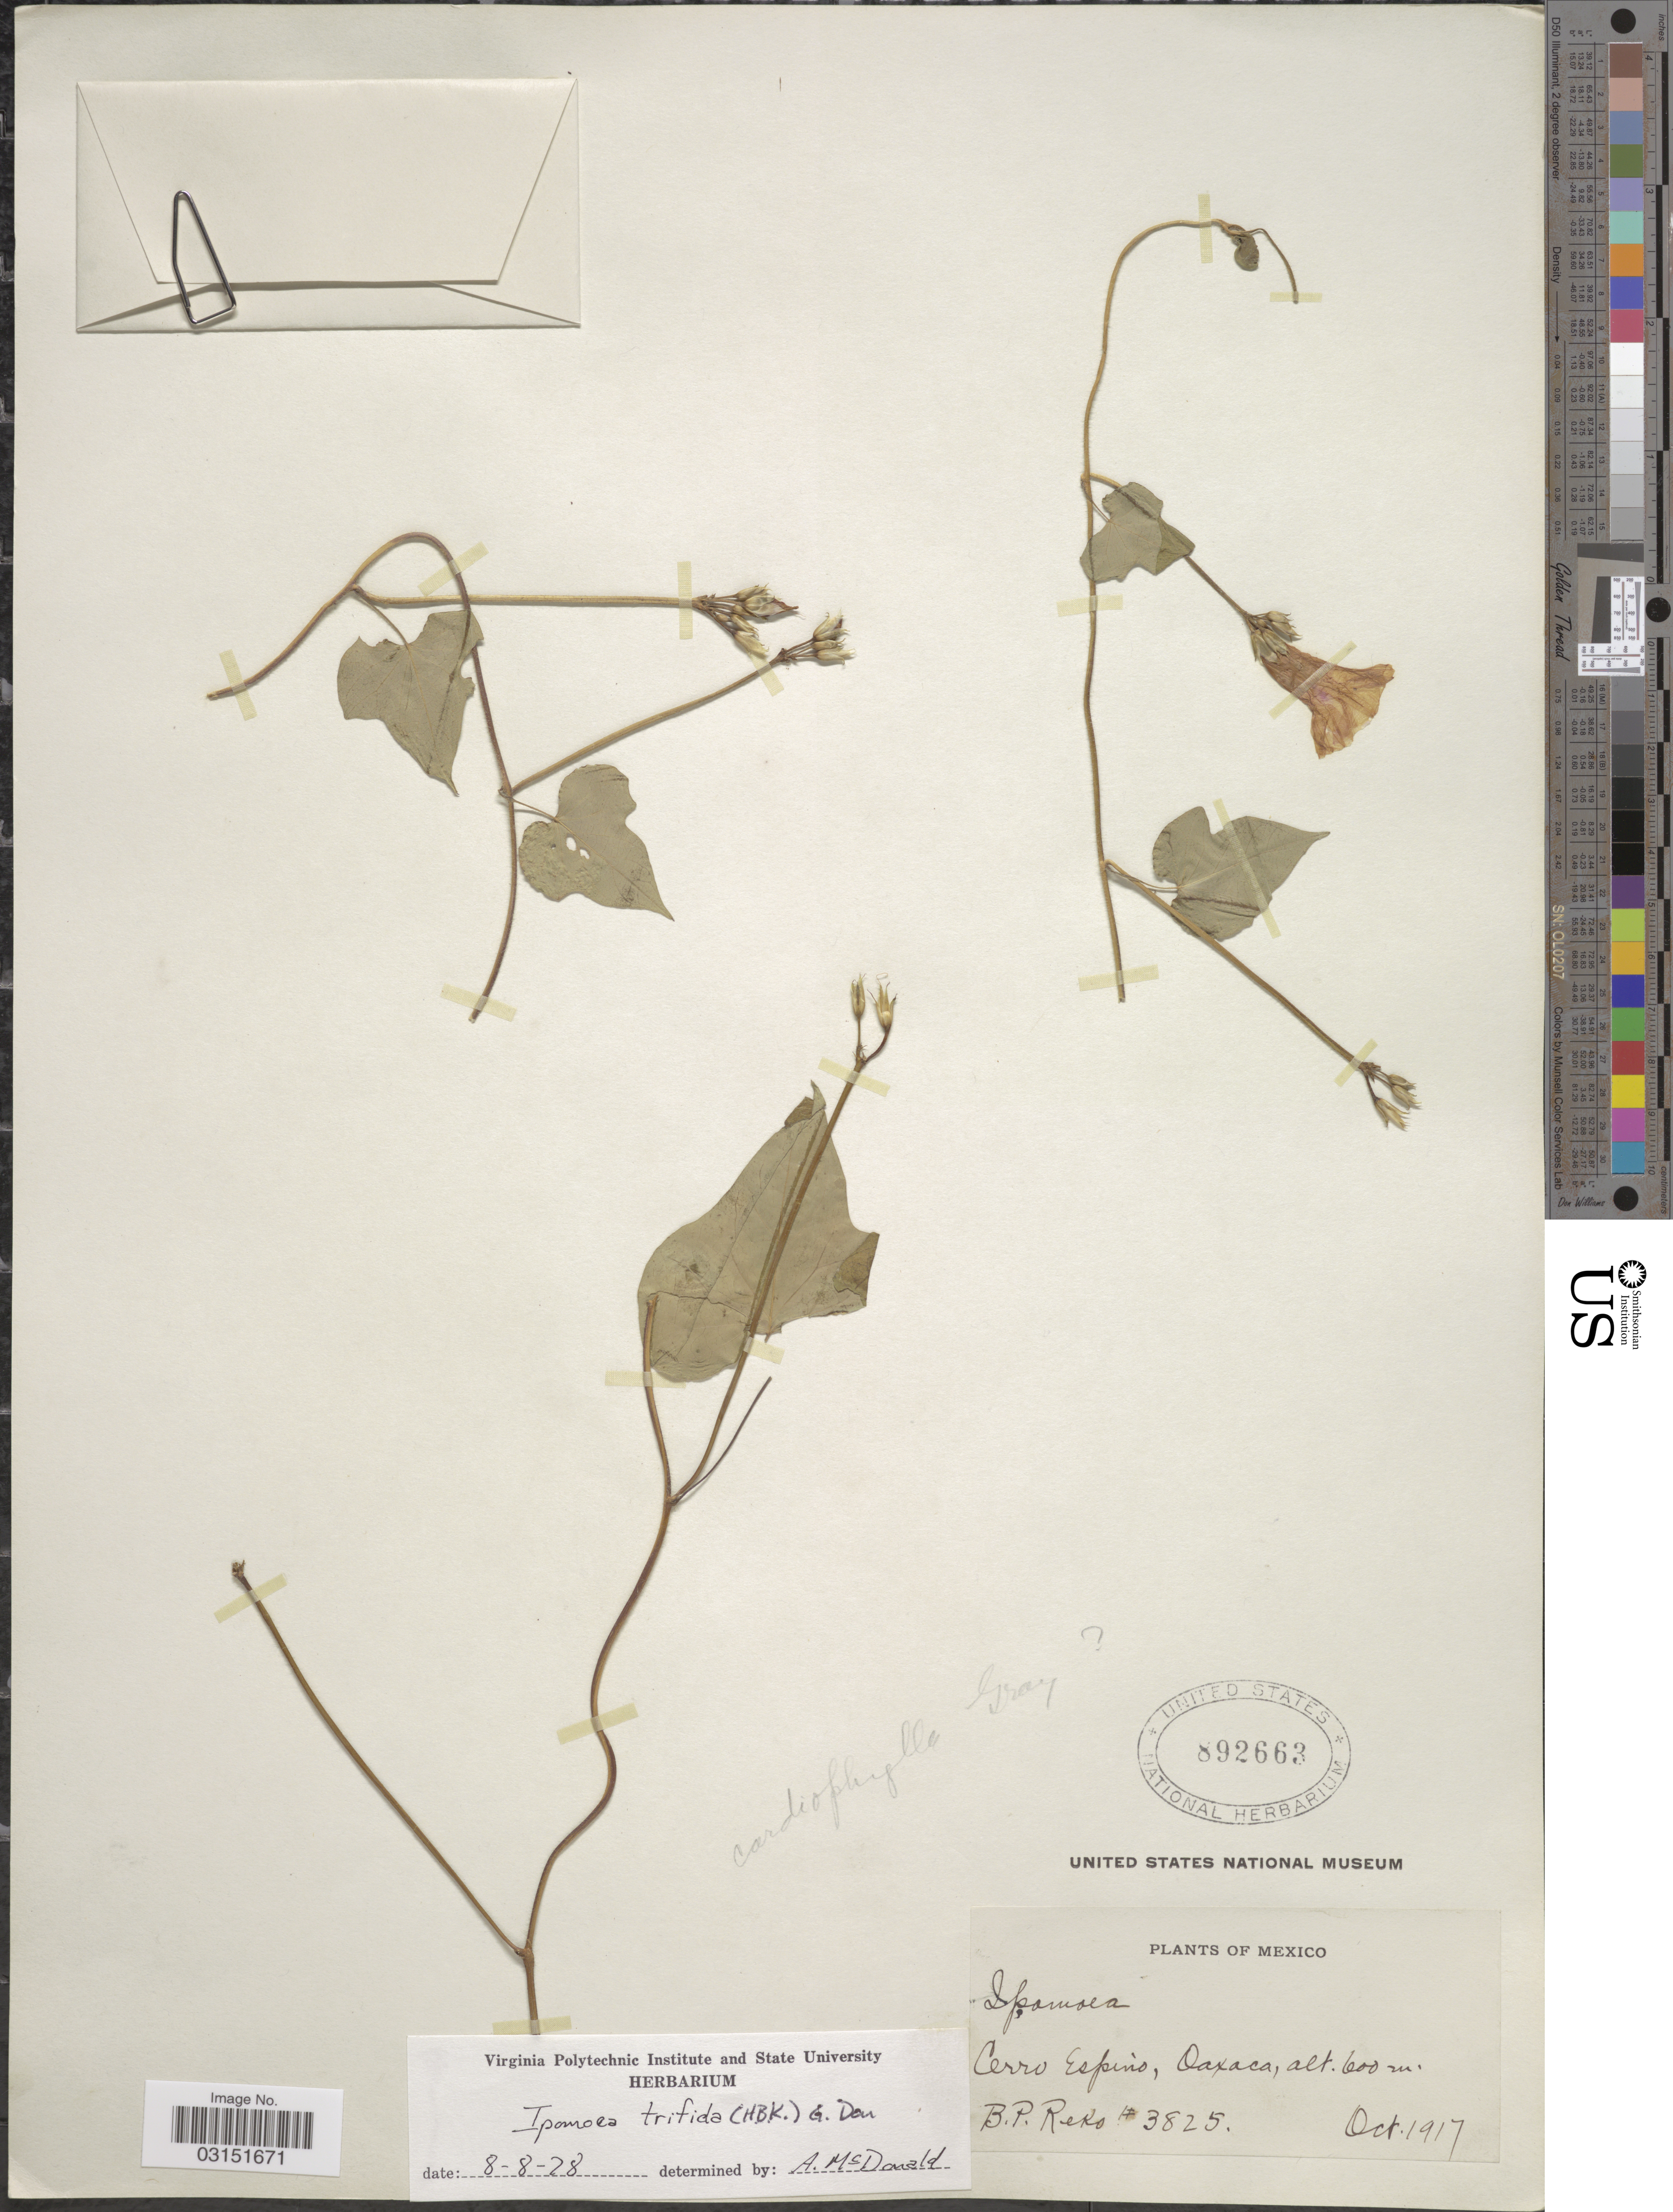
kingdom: Plantae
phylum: Tracheophyta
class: Magnoliopsida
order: Solanales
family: Convolvulaceae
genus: Ipomoea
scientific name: Ipomoea trifida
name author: (Kunth) G. Don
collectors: B. P. Reko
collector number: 3825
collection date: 1917-10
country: Mexico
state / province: Oaxaca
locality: Cerro Espino.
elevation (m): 600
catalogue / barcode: US 892663